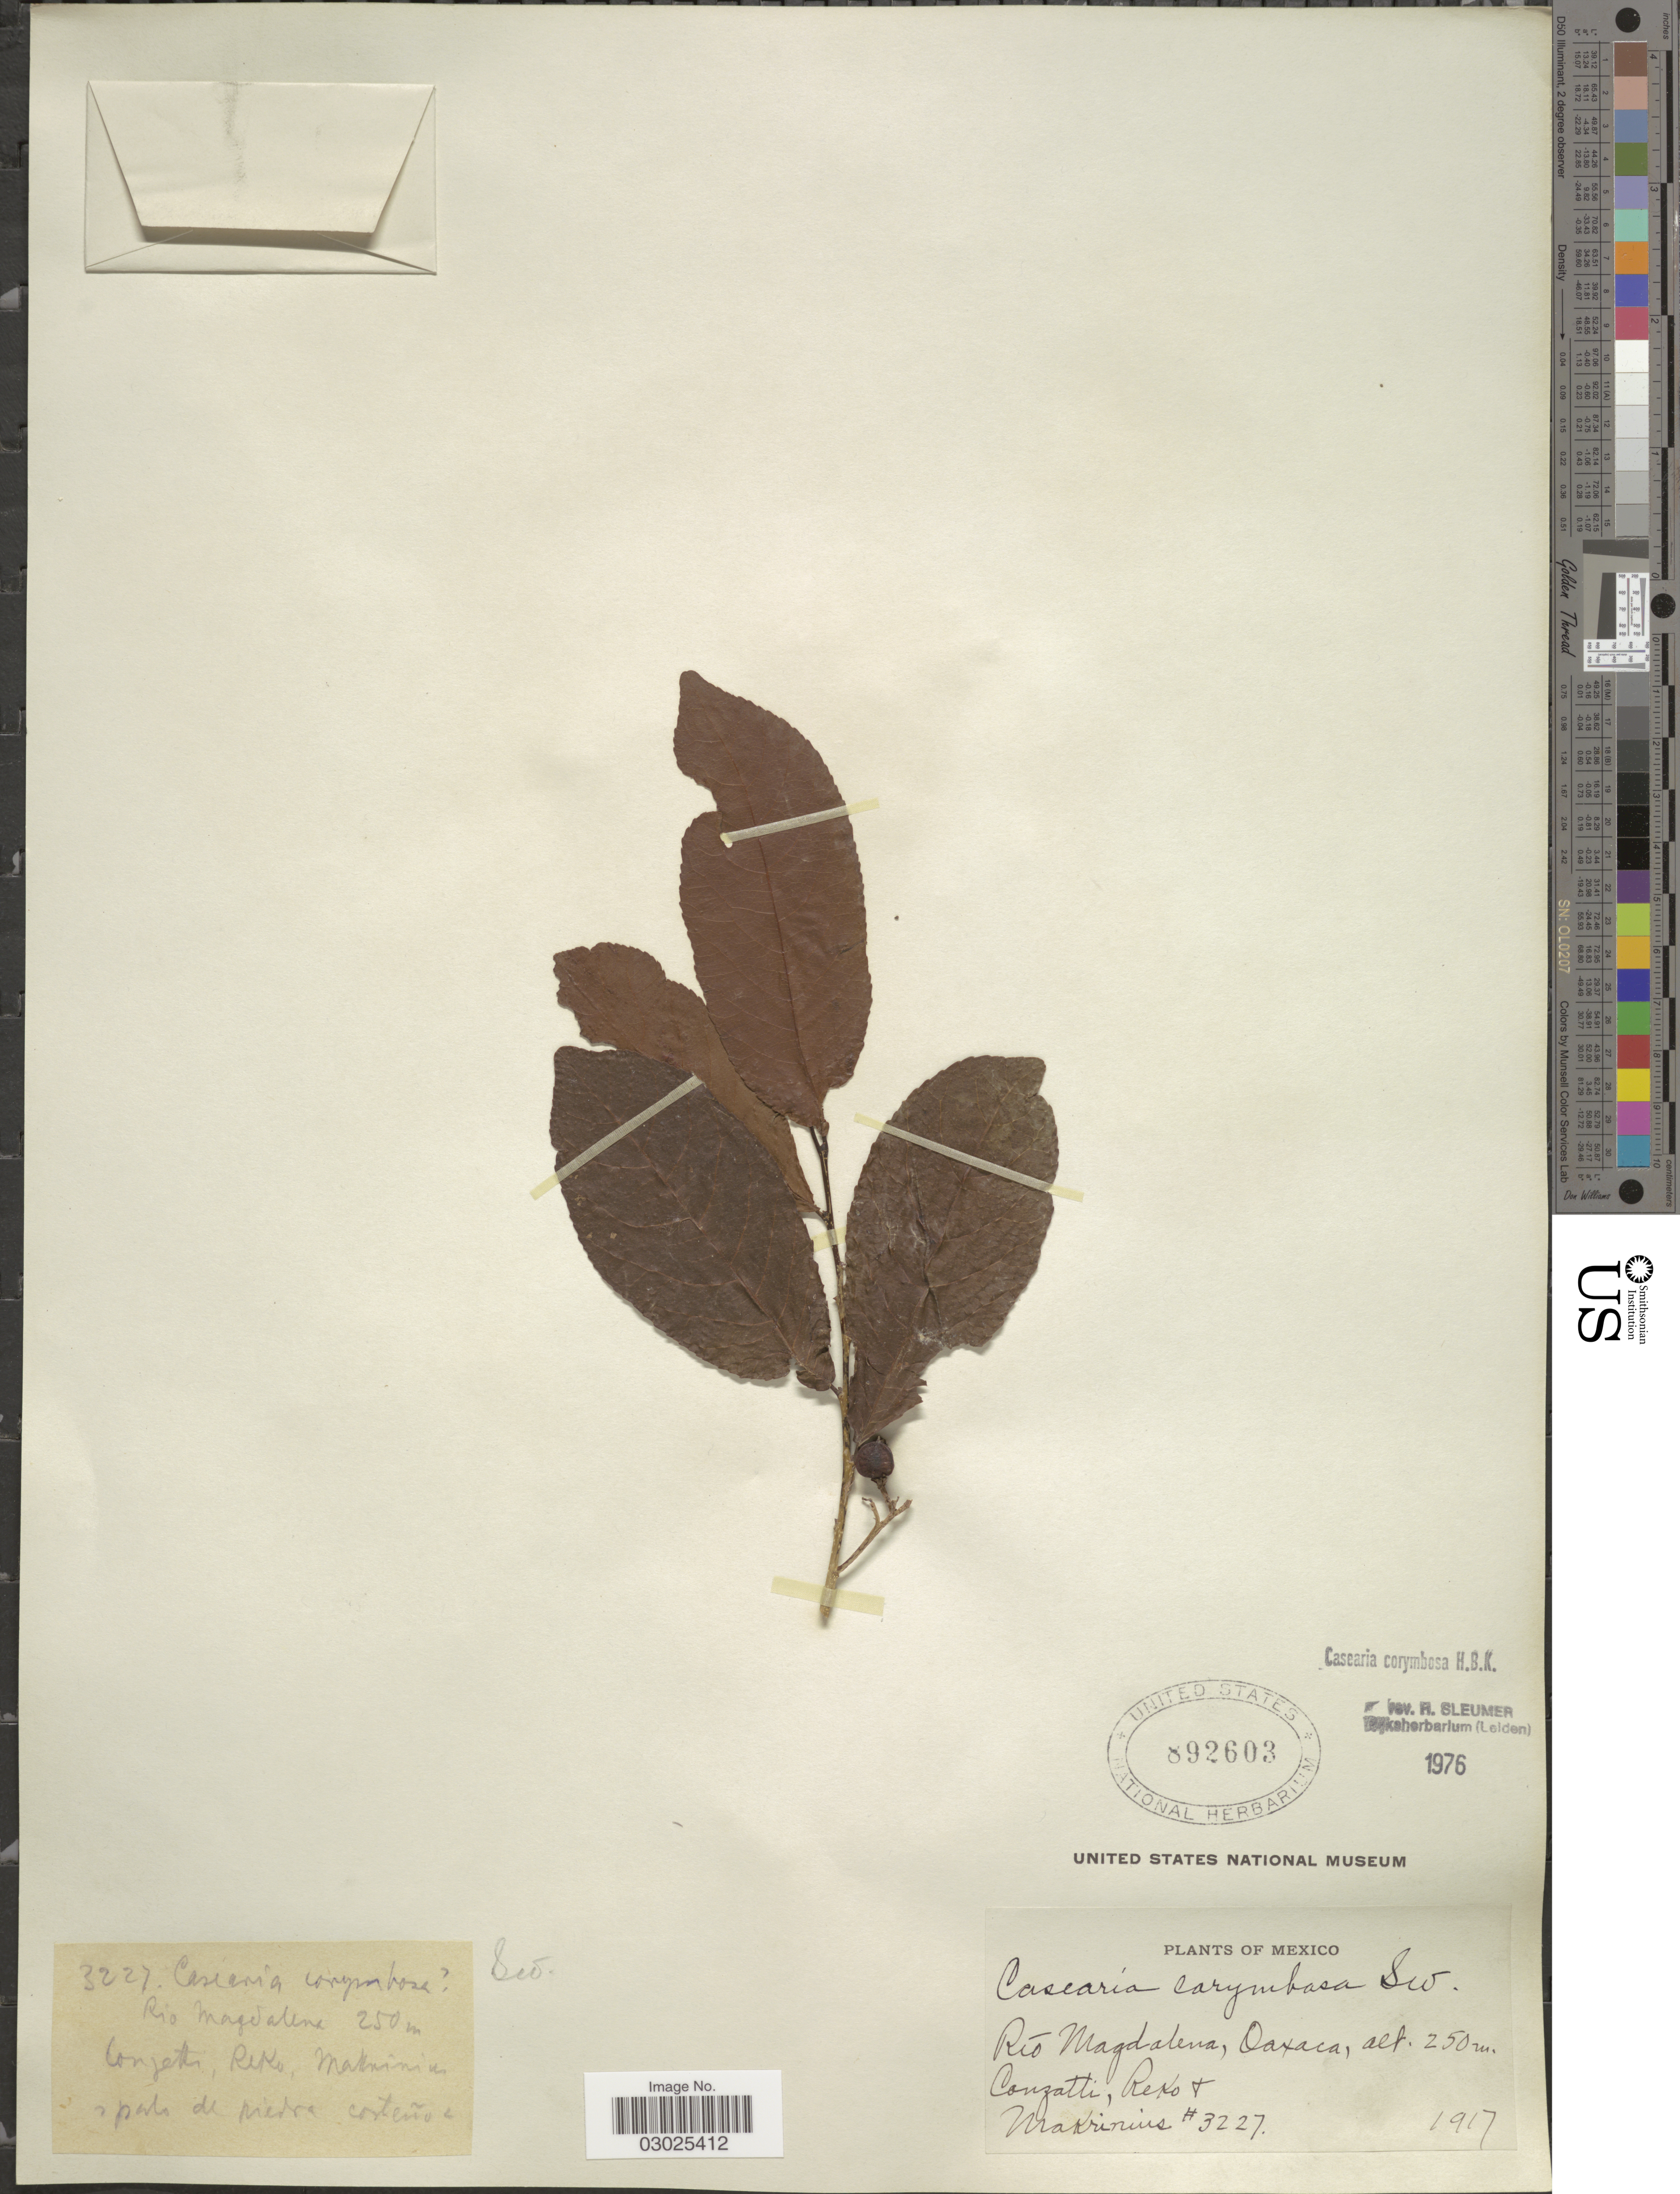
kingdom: Plantae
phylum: Tracheophyta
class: Magnoliopsida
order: Malpighiales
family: Salicaceae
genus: Casearia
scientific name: Casearia corymbosa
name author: Kunth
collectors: Conzatti, --, -. Reko & -. Makrinius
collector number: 3227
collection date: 1917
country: Mexico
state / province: Oaxaca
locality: Río Magdalena.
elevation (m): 250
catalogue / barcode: US 892603